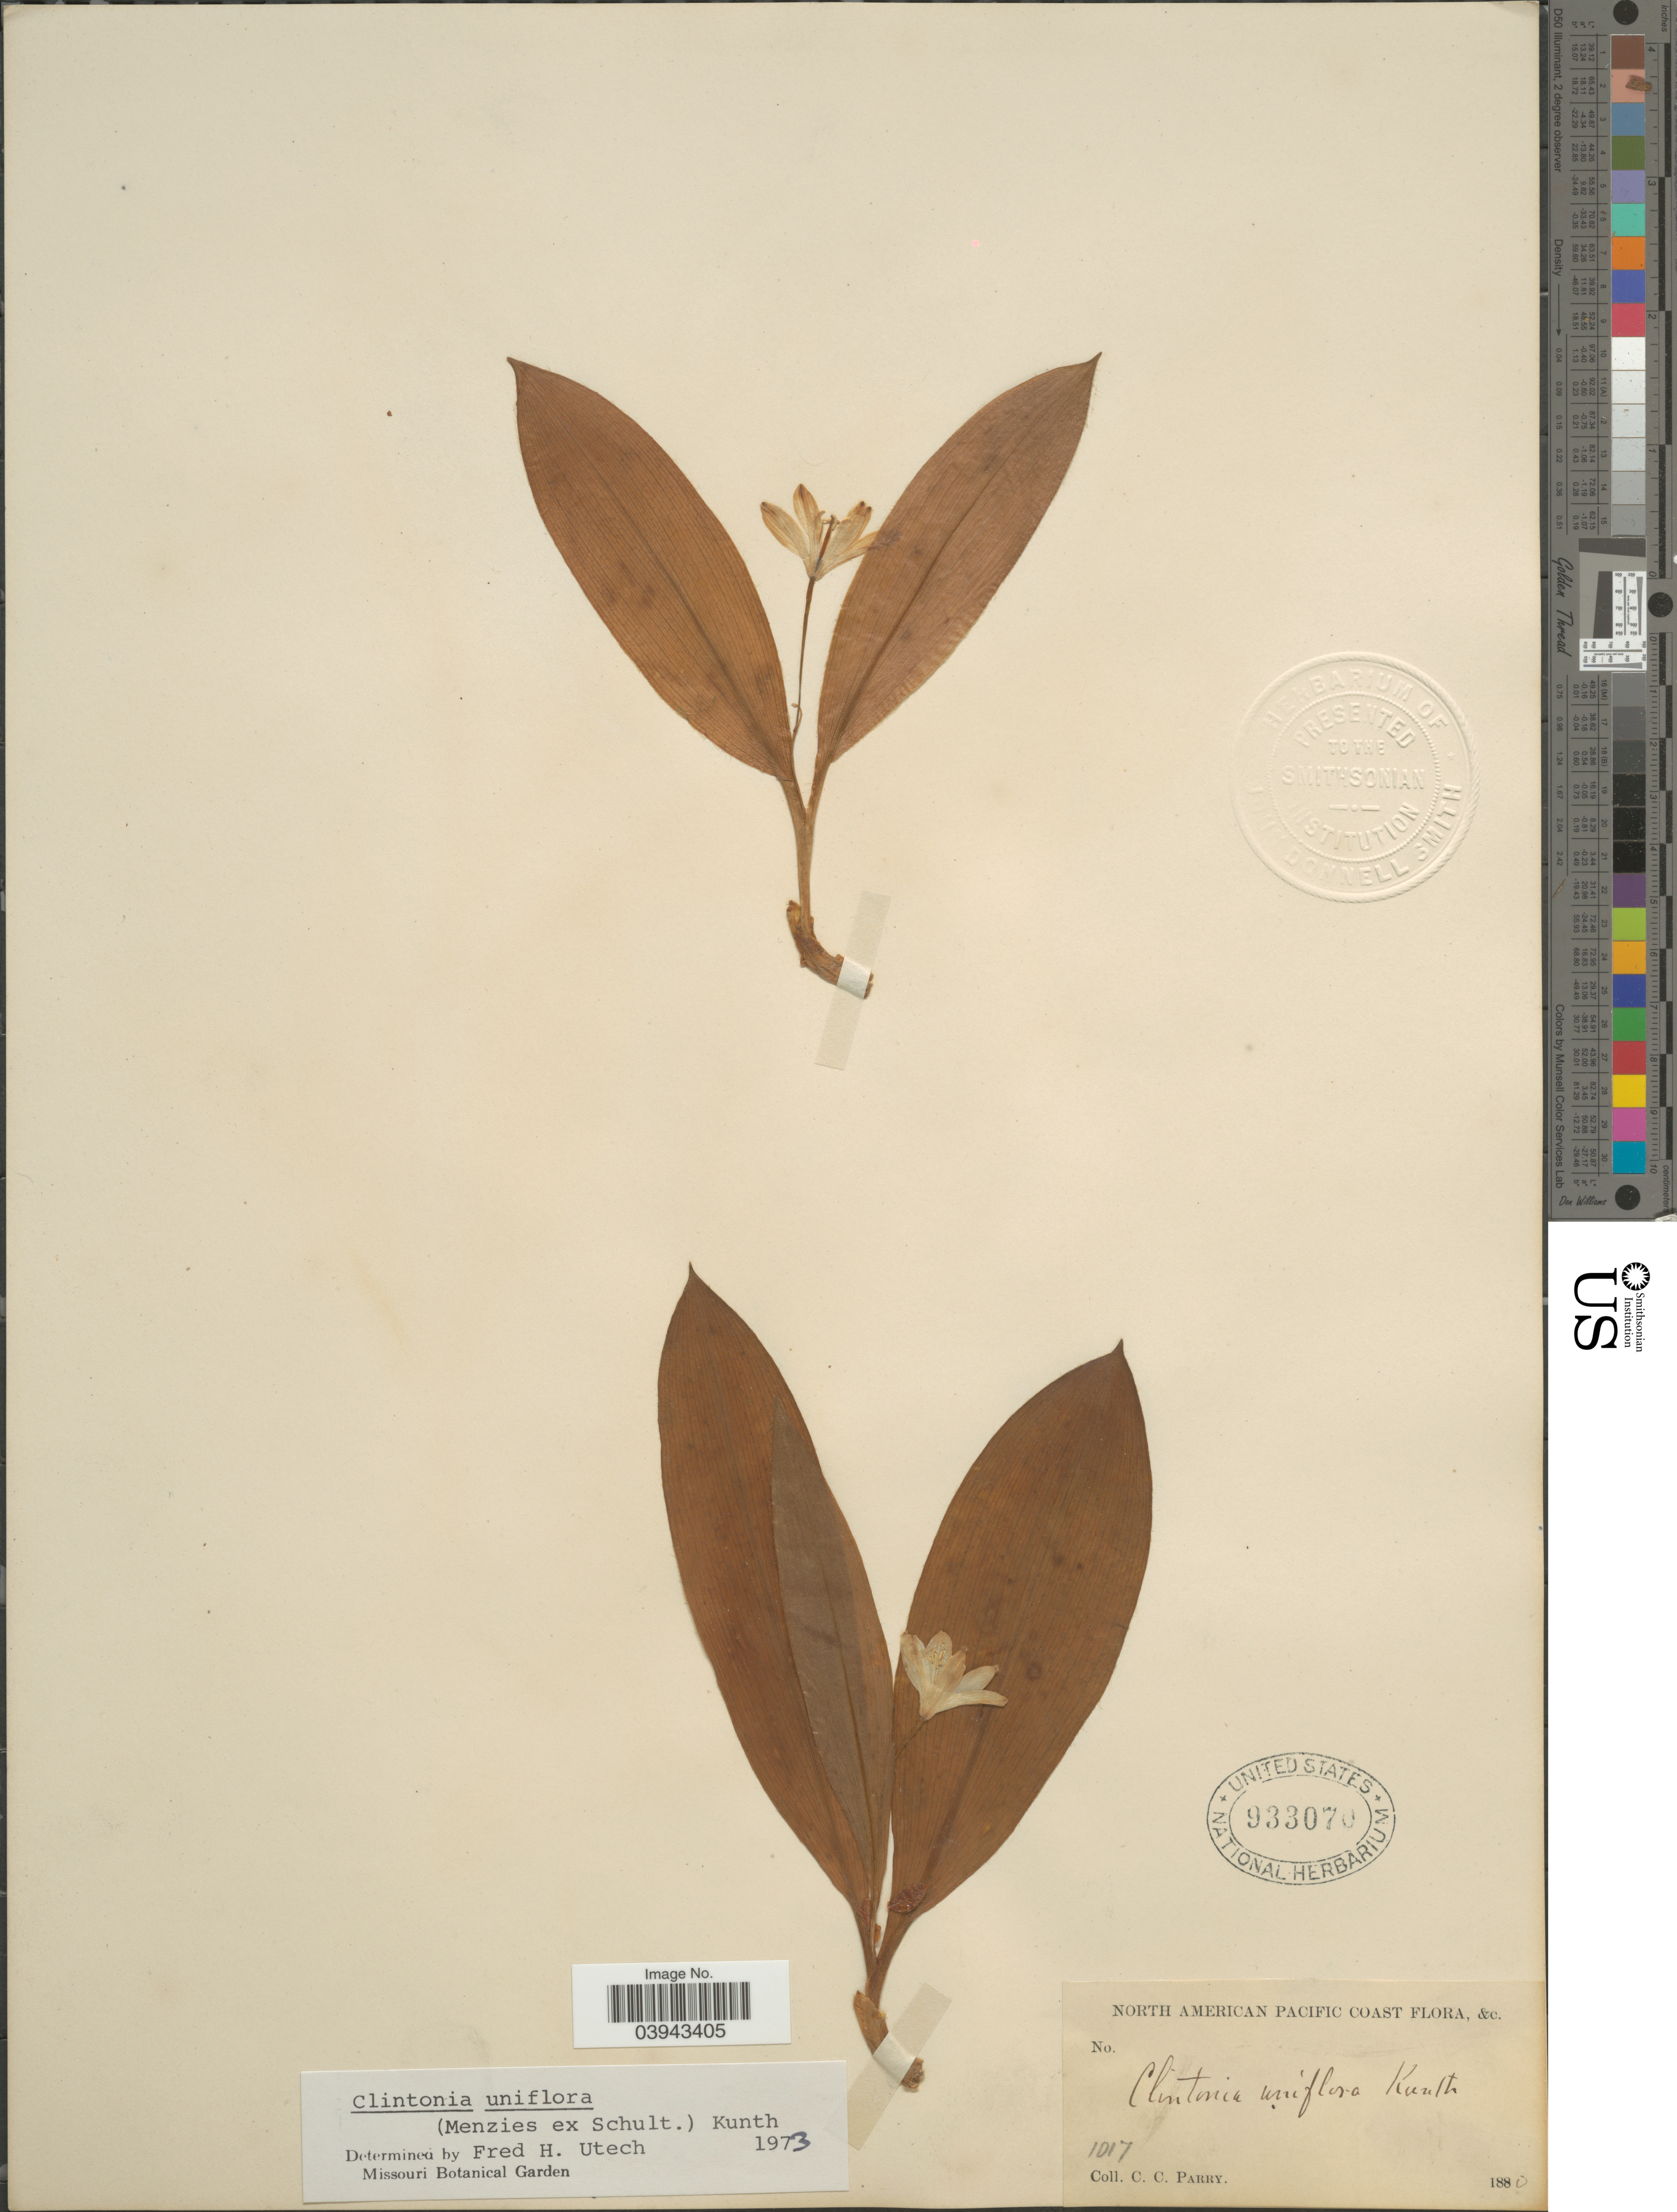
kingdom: Plantae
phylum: Tracheophyta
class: Liliopsida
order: Liliales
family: Liliaceae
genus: Clintonia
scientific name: Clintonia uniflora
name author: Kunth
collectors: C. C. Parry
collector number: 1017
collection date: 1880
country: United States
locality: North American Pacific Coast.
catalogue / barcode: US 933070